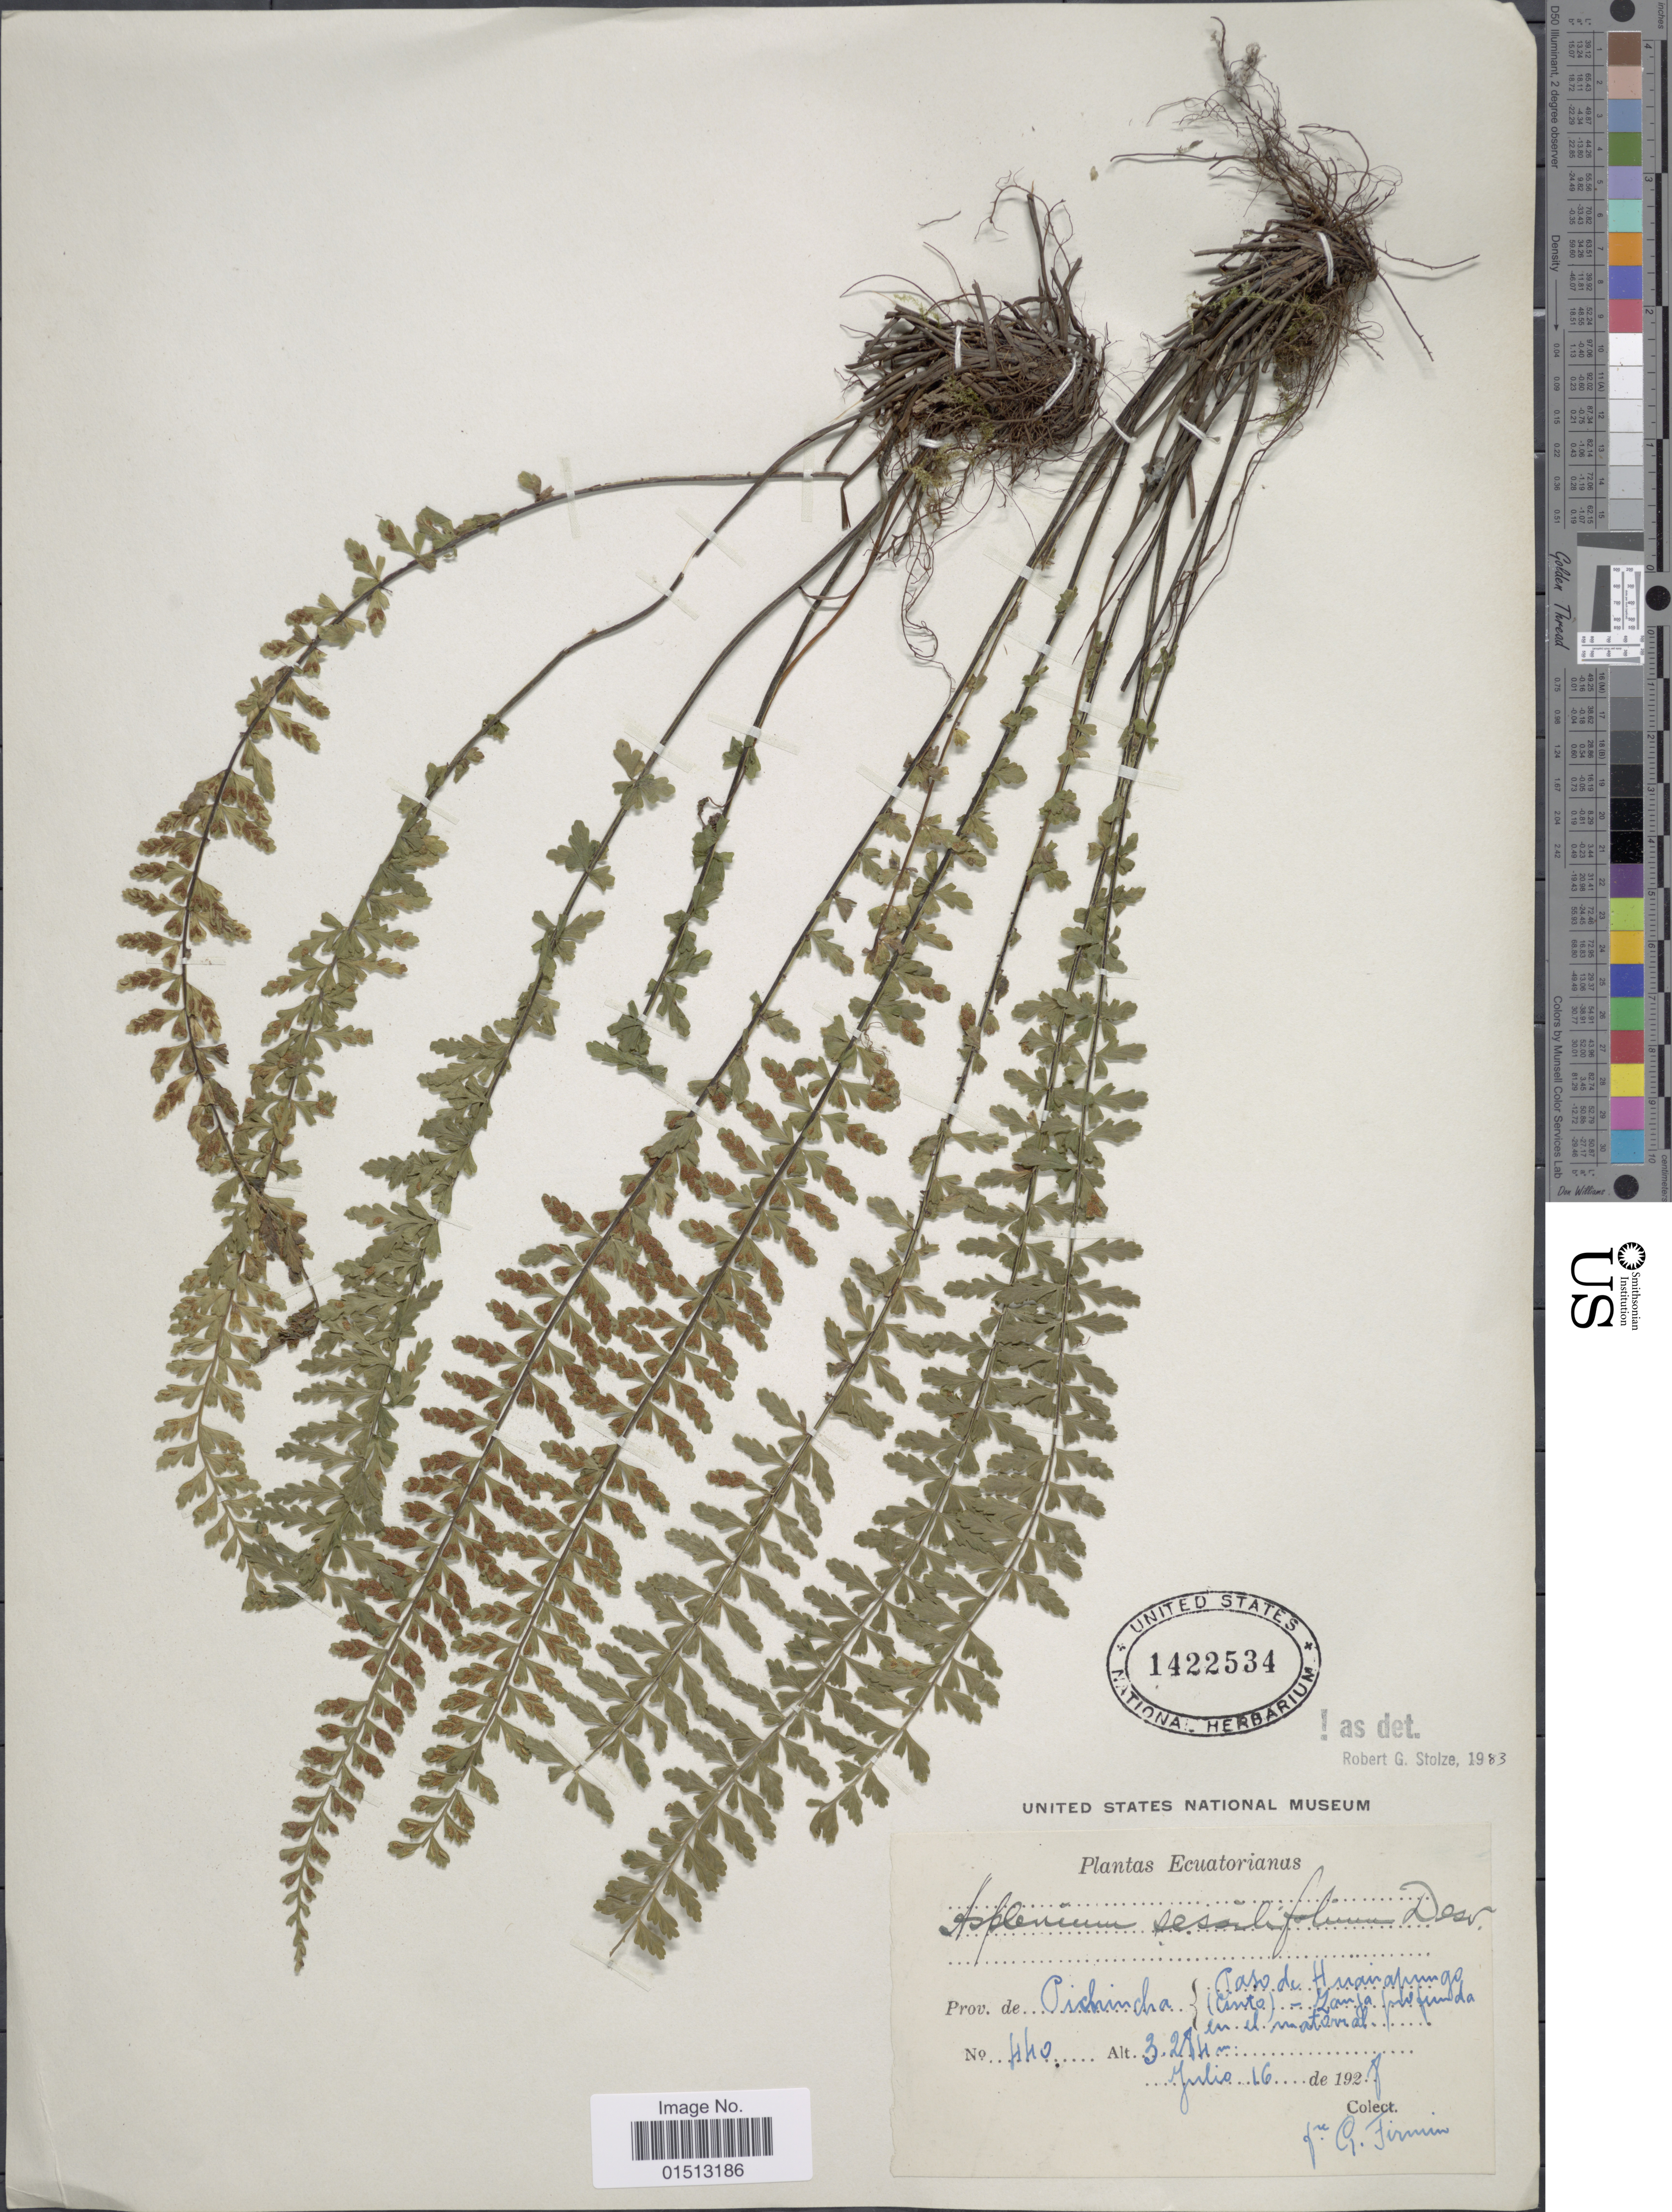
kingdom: Plantae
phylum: Tracheophyta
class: Polypodiopsida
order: Polypodiales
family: Aspleniaceae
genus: Asplenium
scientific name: Asplenium sessilifolium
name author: Desv.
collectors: F. Firmin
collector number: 440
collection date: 1928-07-16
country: Ecuador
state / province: Pichincha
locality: Paso de Huairapungo (Cinto) -Zanja profunda en el matorral.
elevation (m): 3284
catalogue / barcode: US 1422534